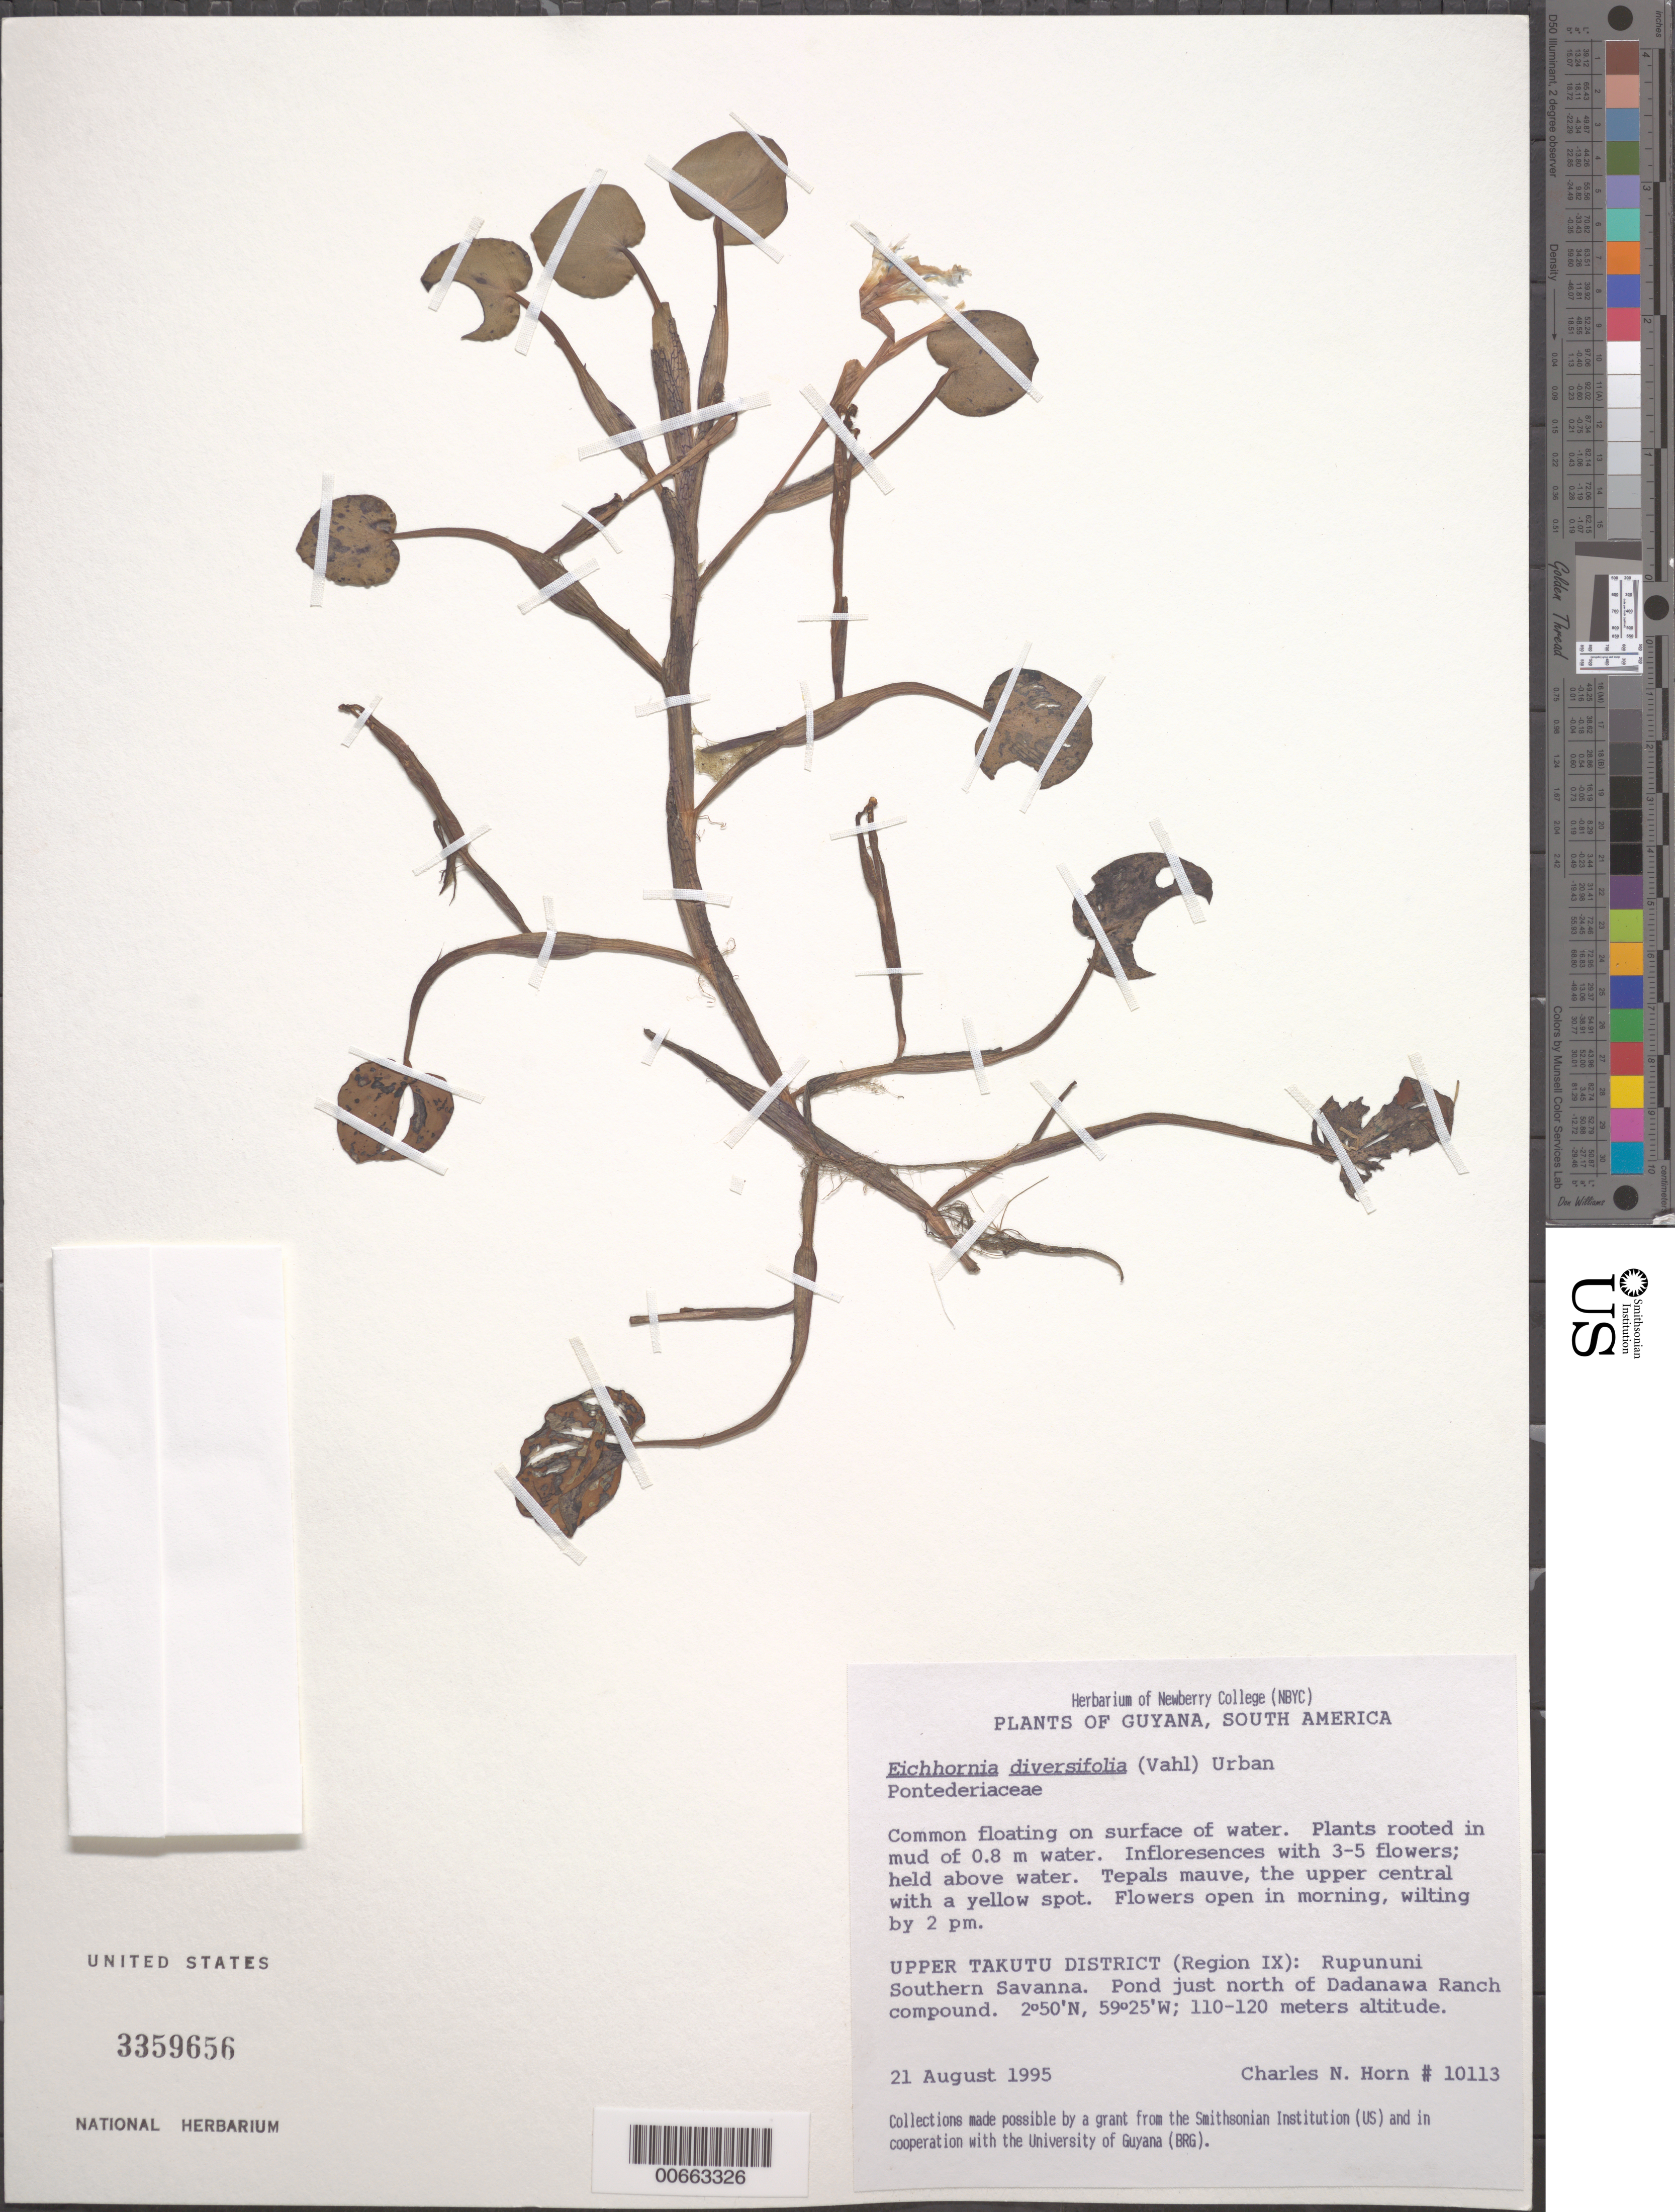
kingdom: Plantae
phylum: Tracheophyta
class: Liliopsida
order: Commelinales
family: Pontederiaceae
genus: Eichhornia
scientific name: Eichhornia diversifolia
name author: (Vahl) Urb.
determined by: Horn, Charles N.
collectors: C. N. Horn, J. H. Wiersema & S. Hill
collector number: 10113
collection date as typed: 21-Aug-95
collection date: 1995-08-21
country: Guyana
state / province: U. Takutu-U. Essequibo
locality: Rupununi Southern Savanna, just North of Dadanawa Ranch compound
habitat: Floating on surface of water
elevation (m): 110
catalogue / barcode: US 3359656